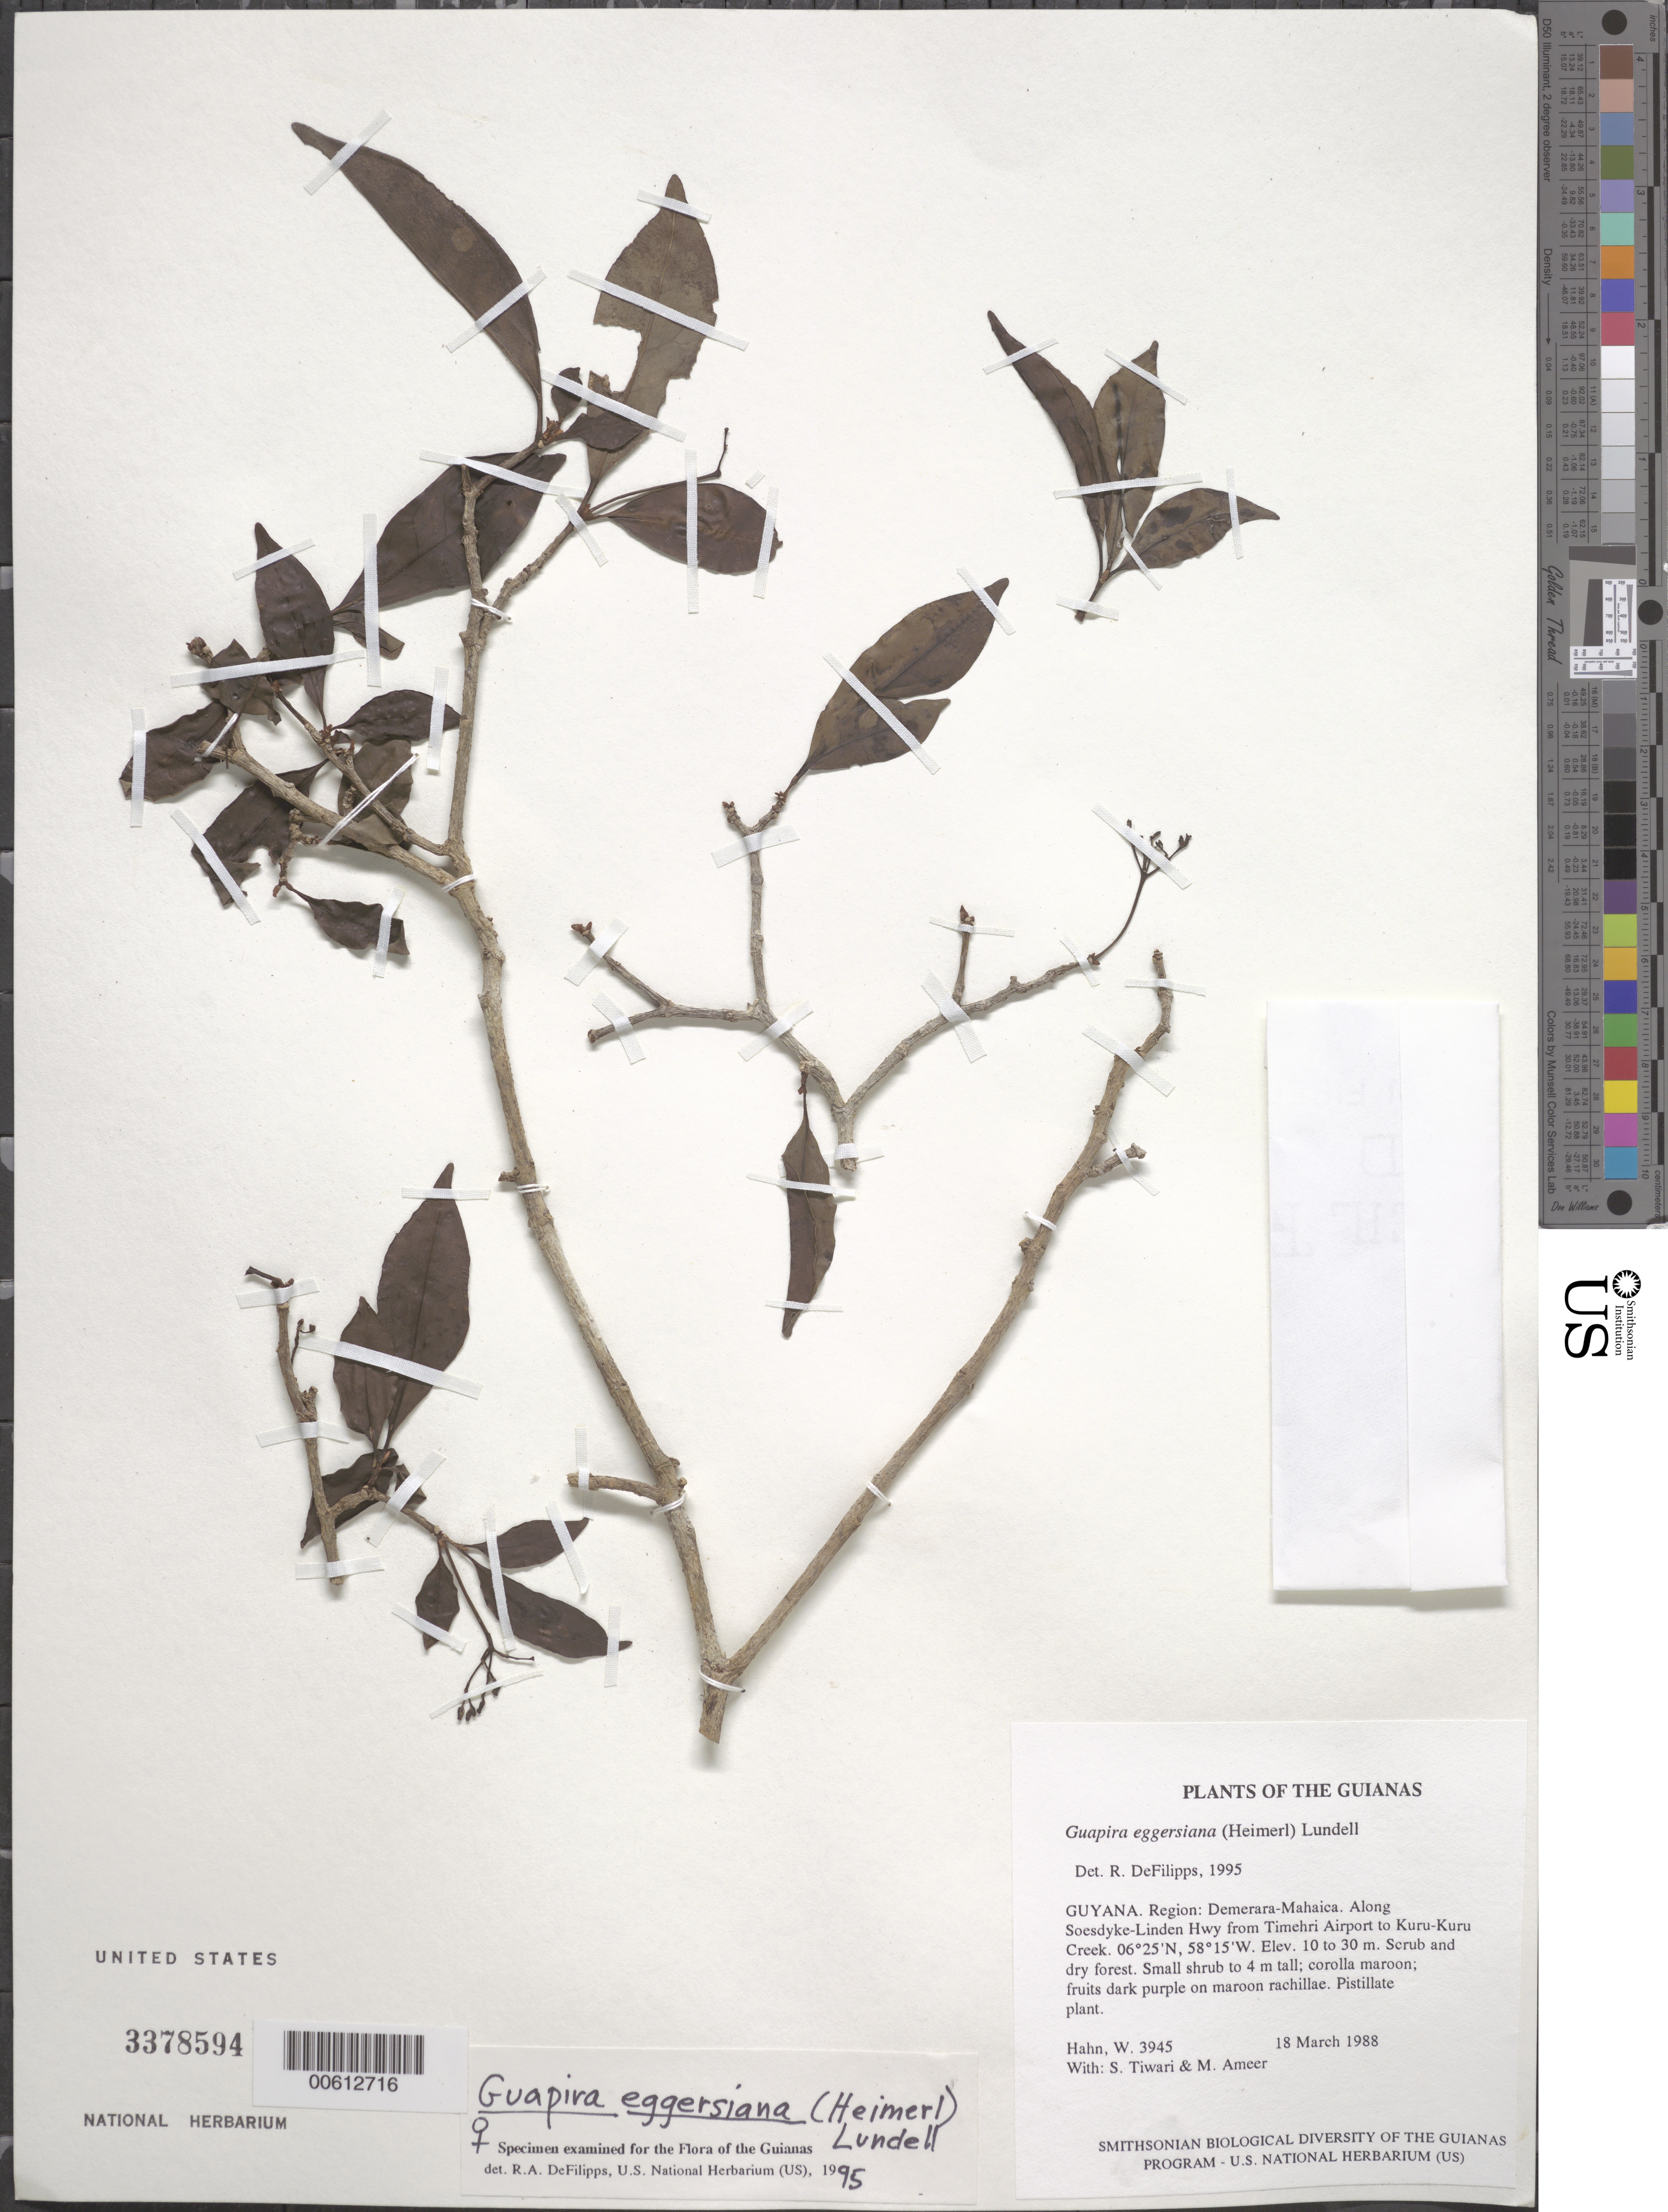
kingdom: Plantae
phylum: Tracheophyta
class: Magnoliopsida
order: Caryophyllales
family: Nyctaginaceae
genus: Guapira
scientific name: Guapira eggersiana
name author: (Heimerl) Lundell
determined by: DeFilipps, R. A.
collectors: W. Hahn, S. Tiwari & M. Ameer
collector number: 3945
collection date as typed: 18 March 1988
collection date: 1988-03-18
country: Guyana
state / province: Demerara-Mahaica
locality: Along Soesdyke-Linden Hwy from Timehri Airport to Kuru-Kuru Creek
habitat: Scrub and dry forest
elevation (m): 10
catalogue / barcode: US 3378594